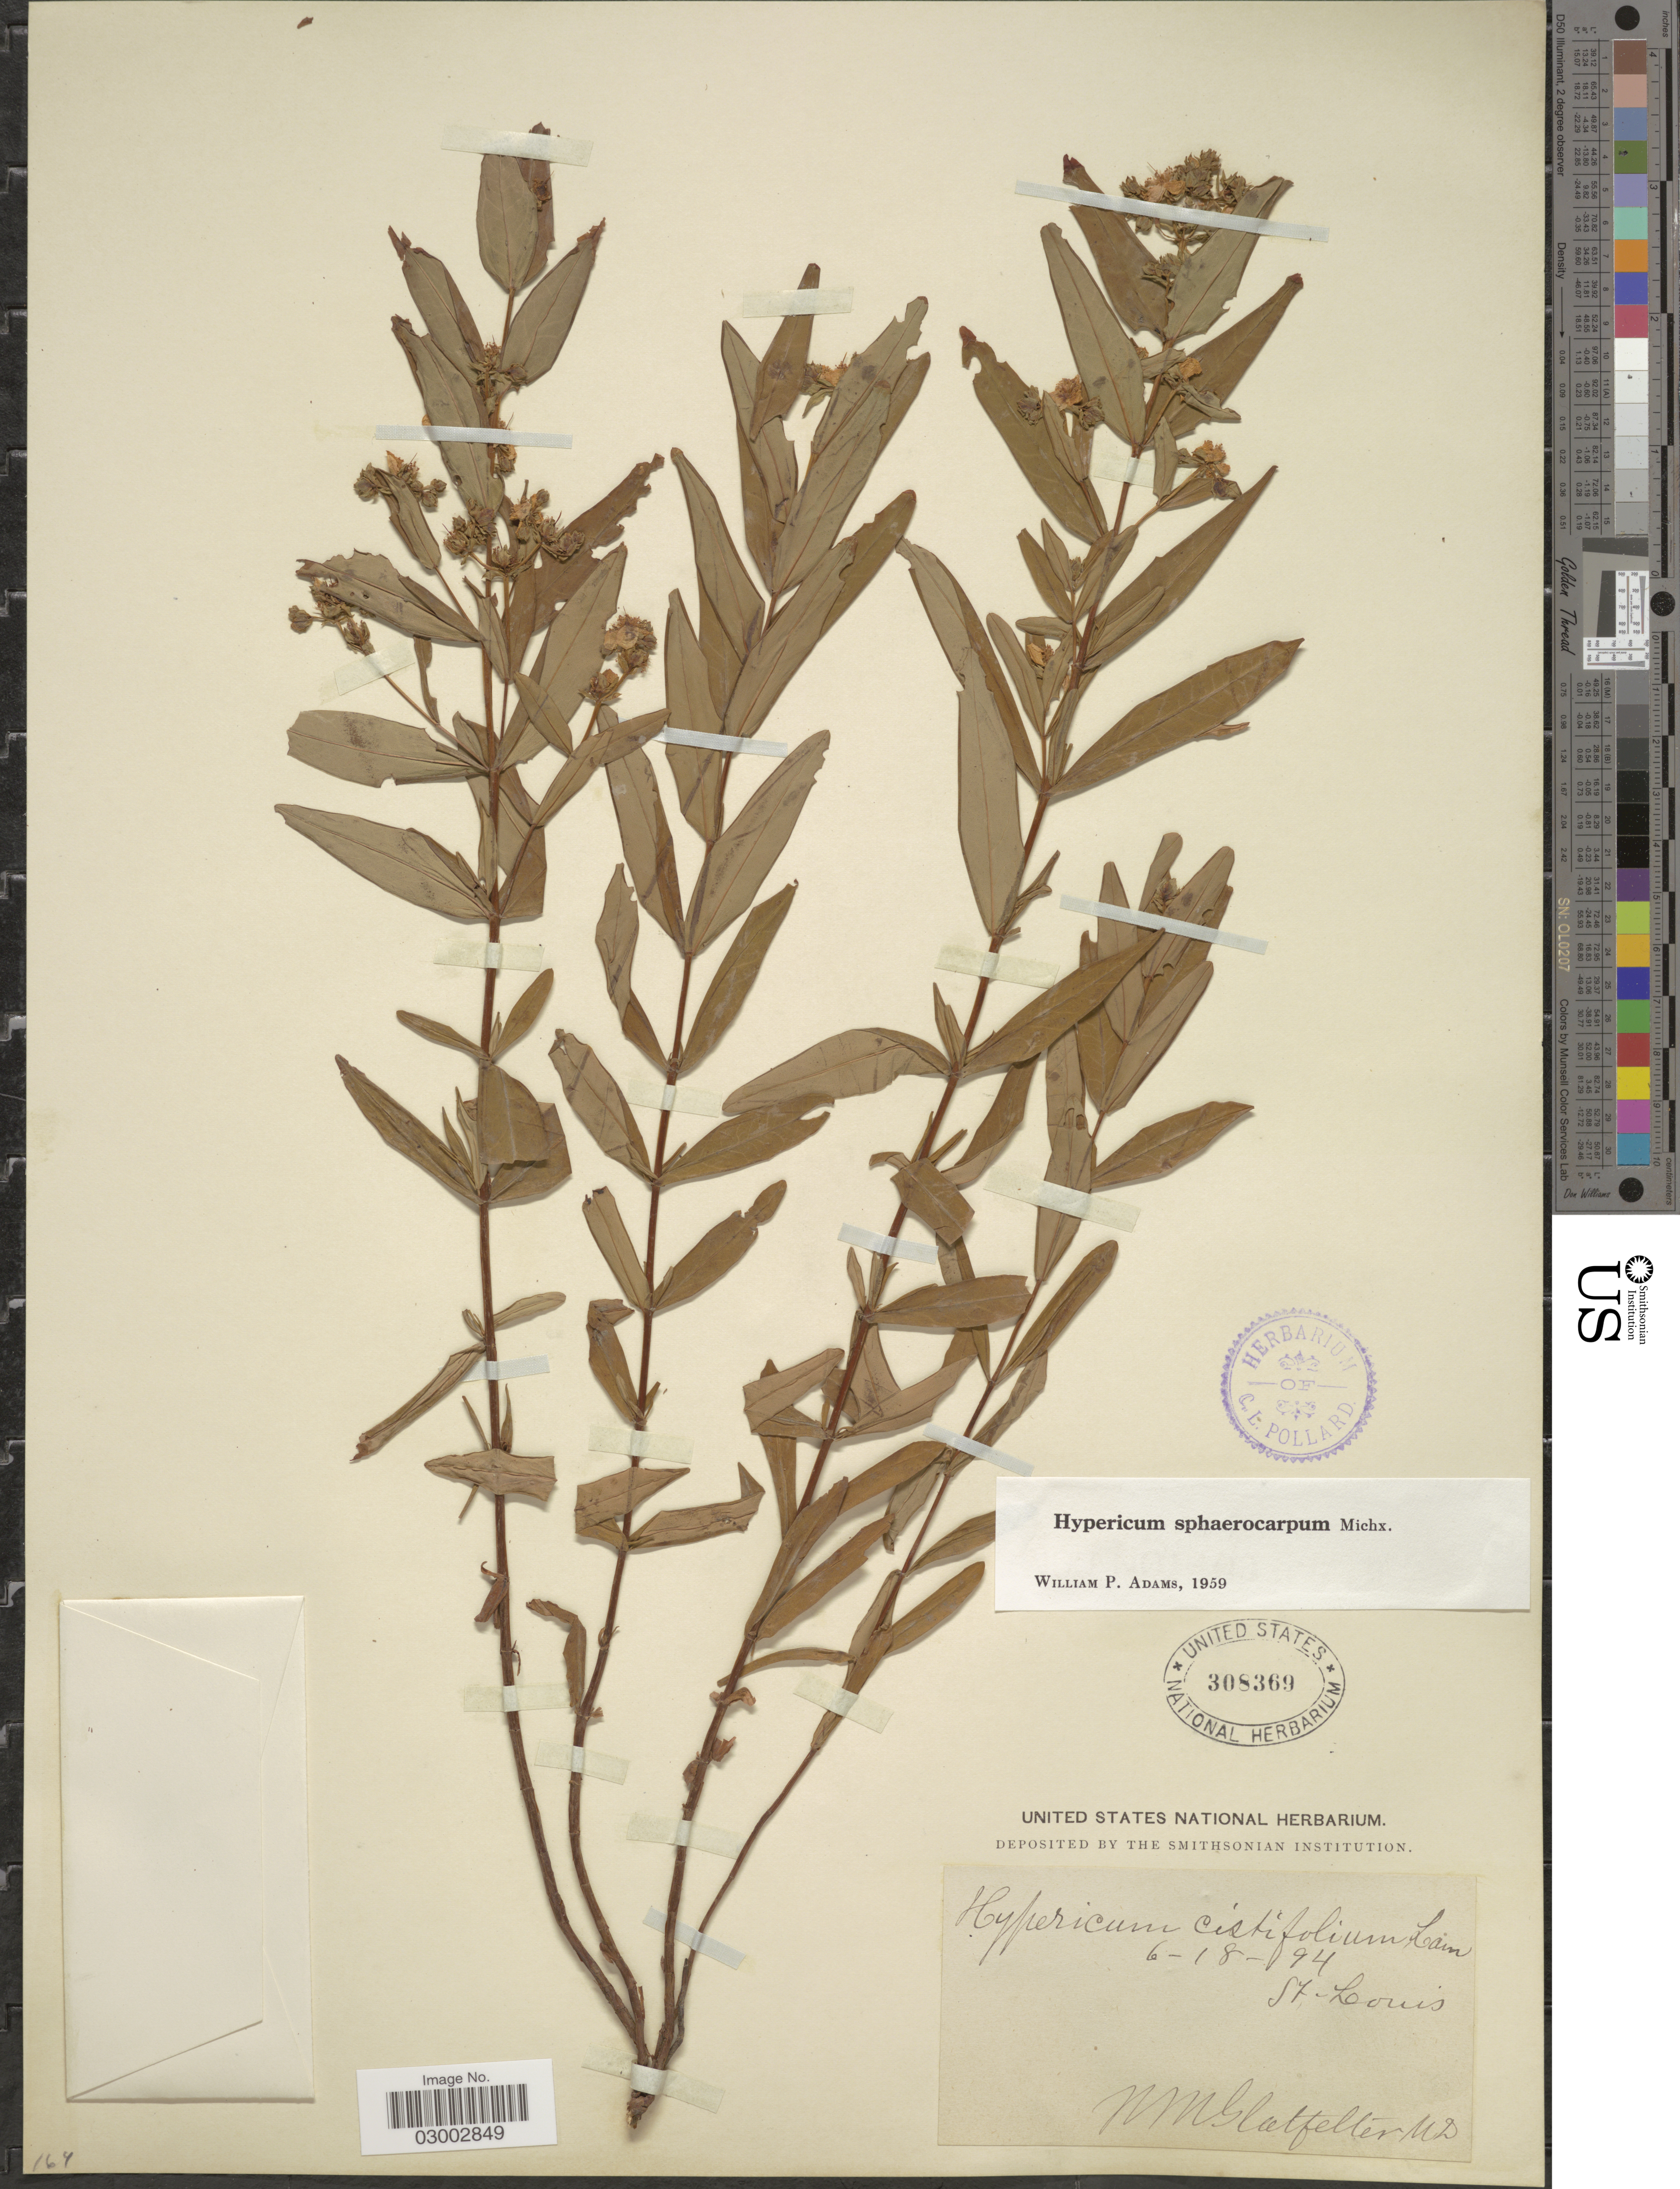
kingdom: Plantae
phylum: Tracheophyta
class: Magnoliopsida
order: Malpighiales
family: Hypericaceae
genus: Hypericum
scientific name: Hypericum sphaerocarpum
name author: Michx.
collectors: N. M. Glatfelter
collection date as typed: Transcribed d/m/y: 18/6/94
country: United States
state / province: Missouri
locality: St. Louis.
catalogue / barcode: US 308369